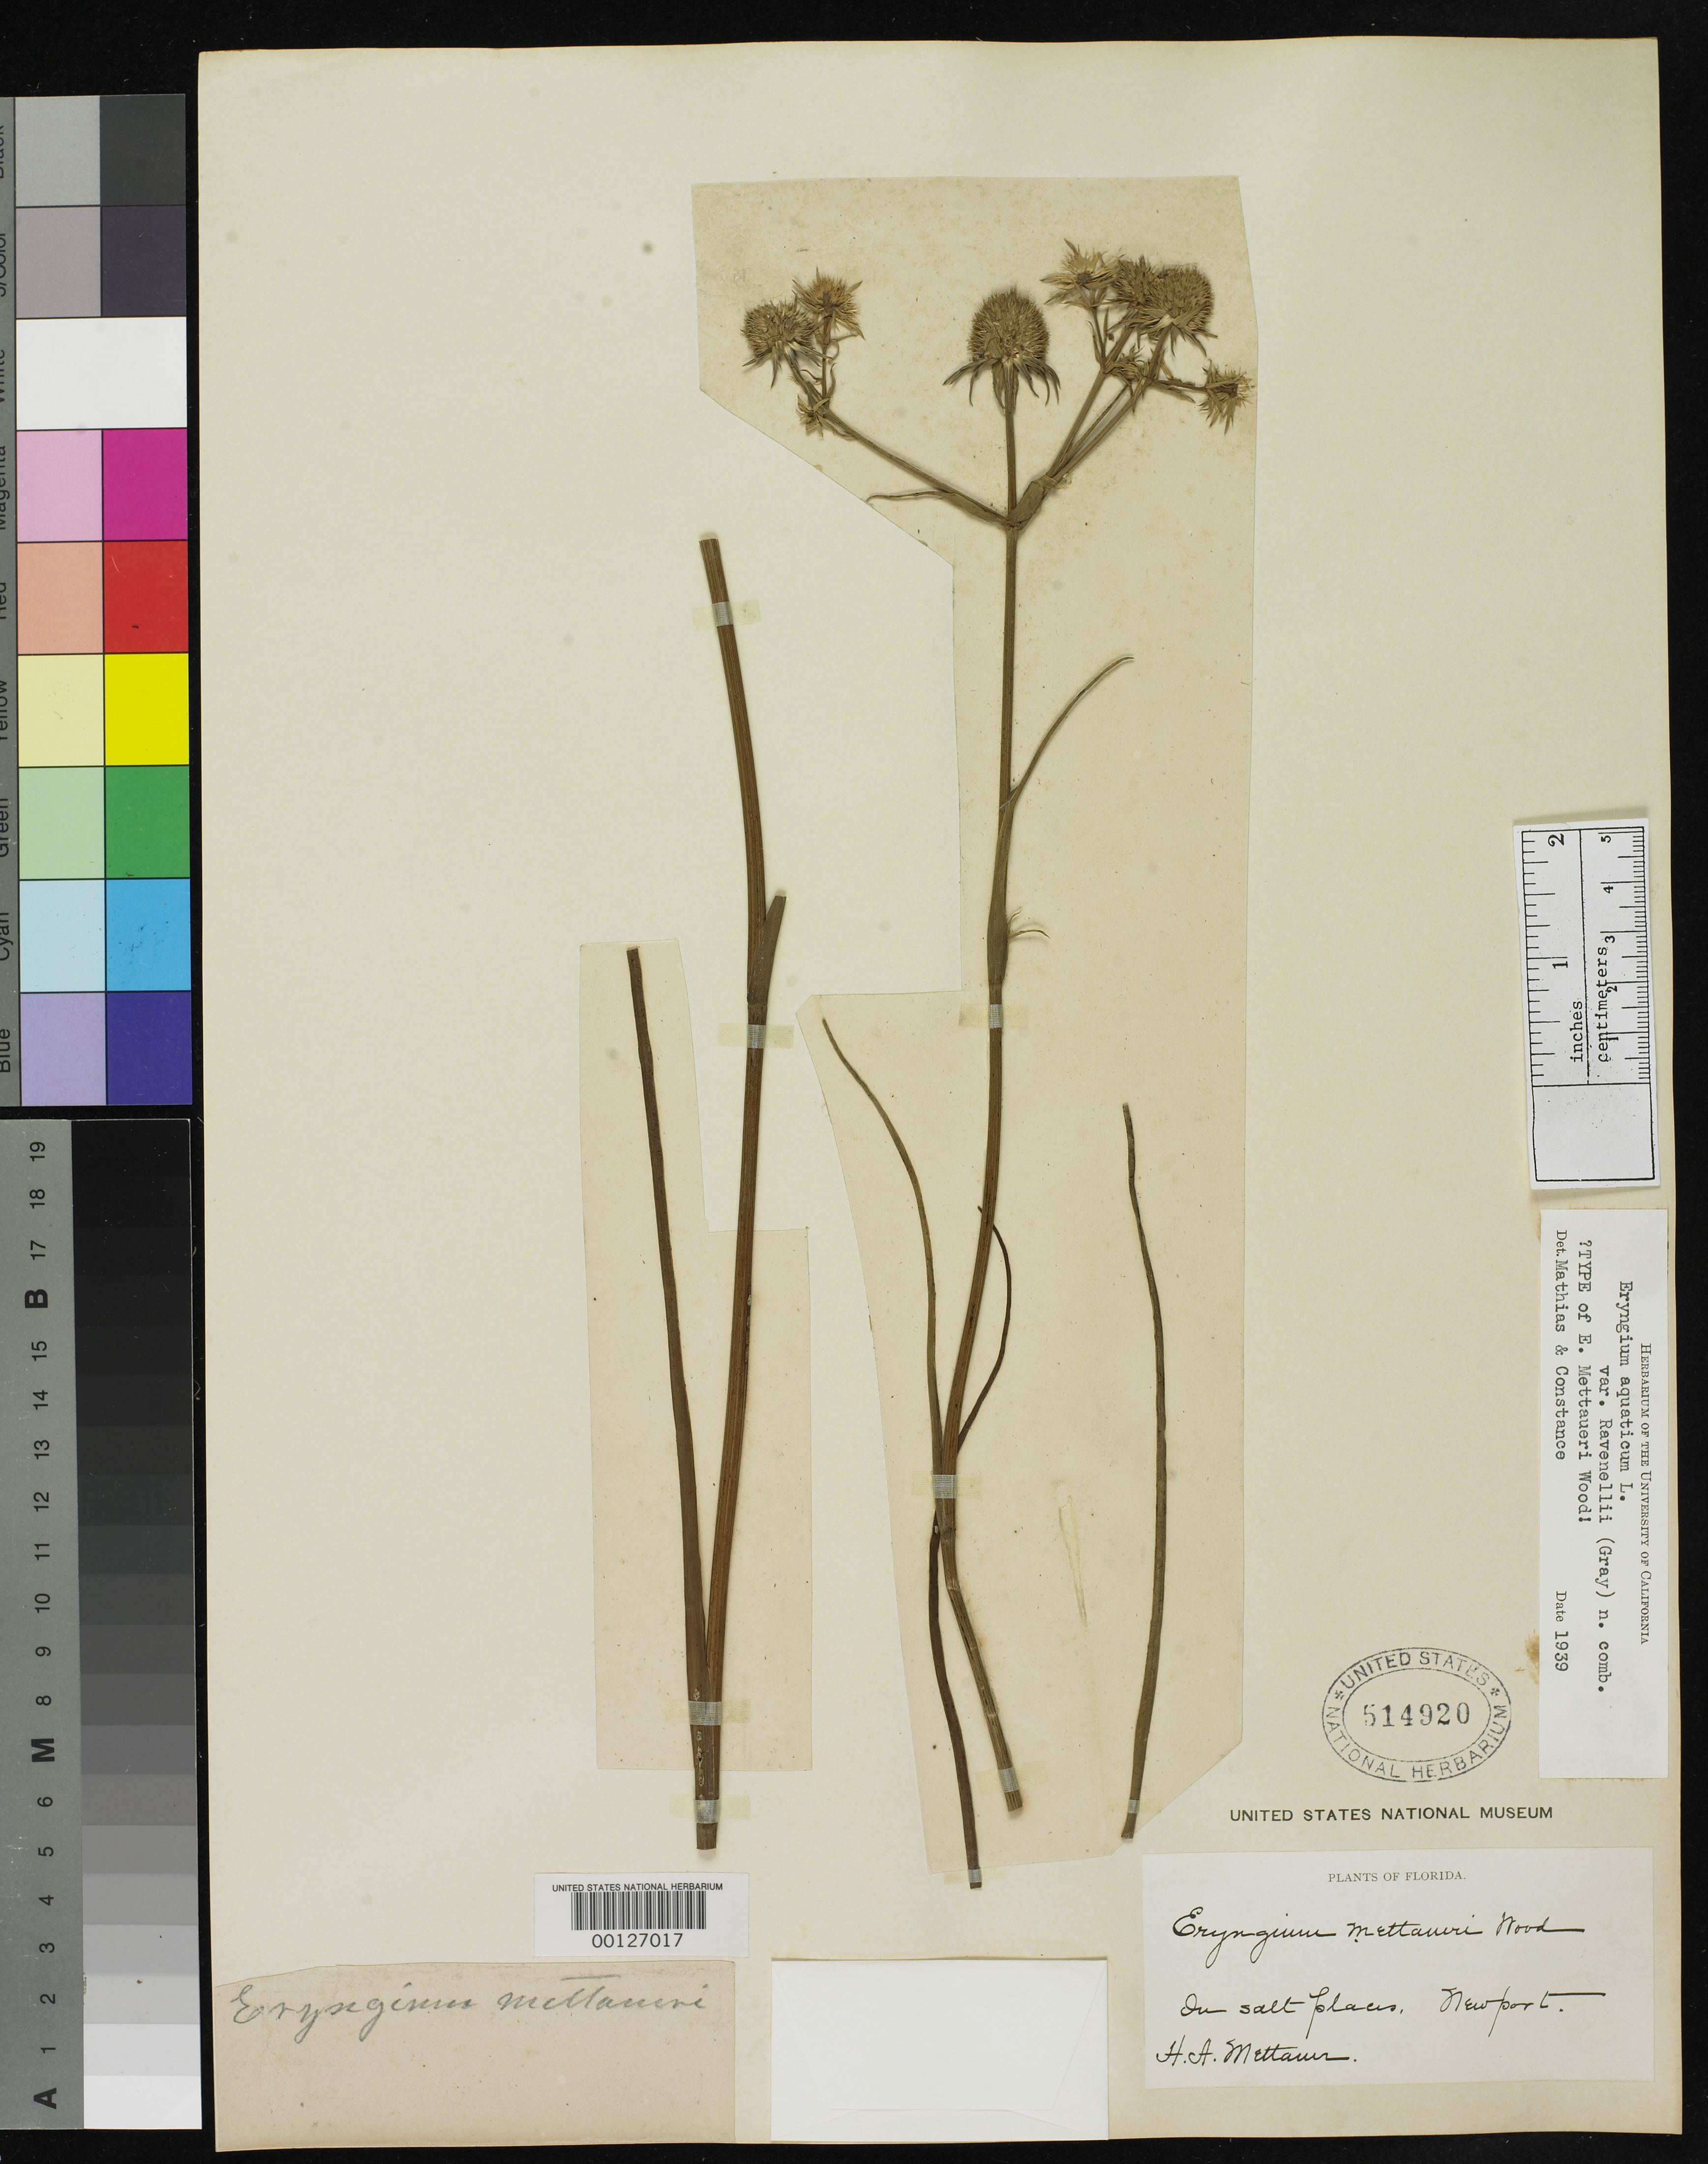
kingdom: Plantae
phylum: Tracheophyta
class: Magnoliopsida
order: Apiales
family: Apiaceae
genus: Eryngium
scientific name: Eryngium mettaueri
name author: Alph. Wood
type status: Type Collection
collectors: H. Mettauer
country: United States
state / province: Florida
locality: Newport.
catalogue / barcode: US 514920